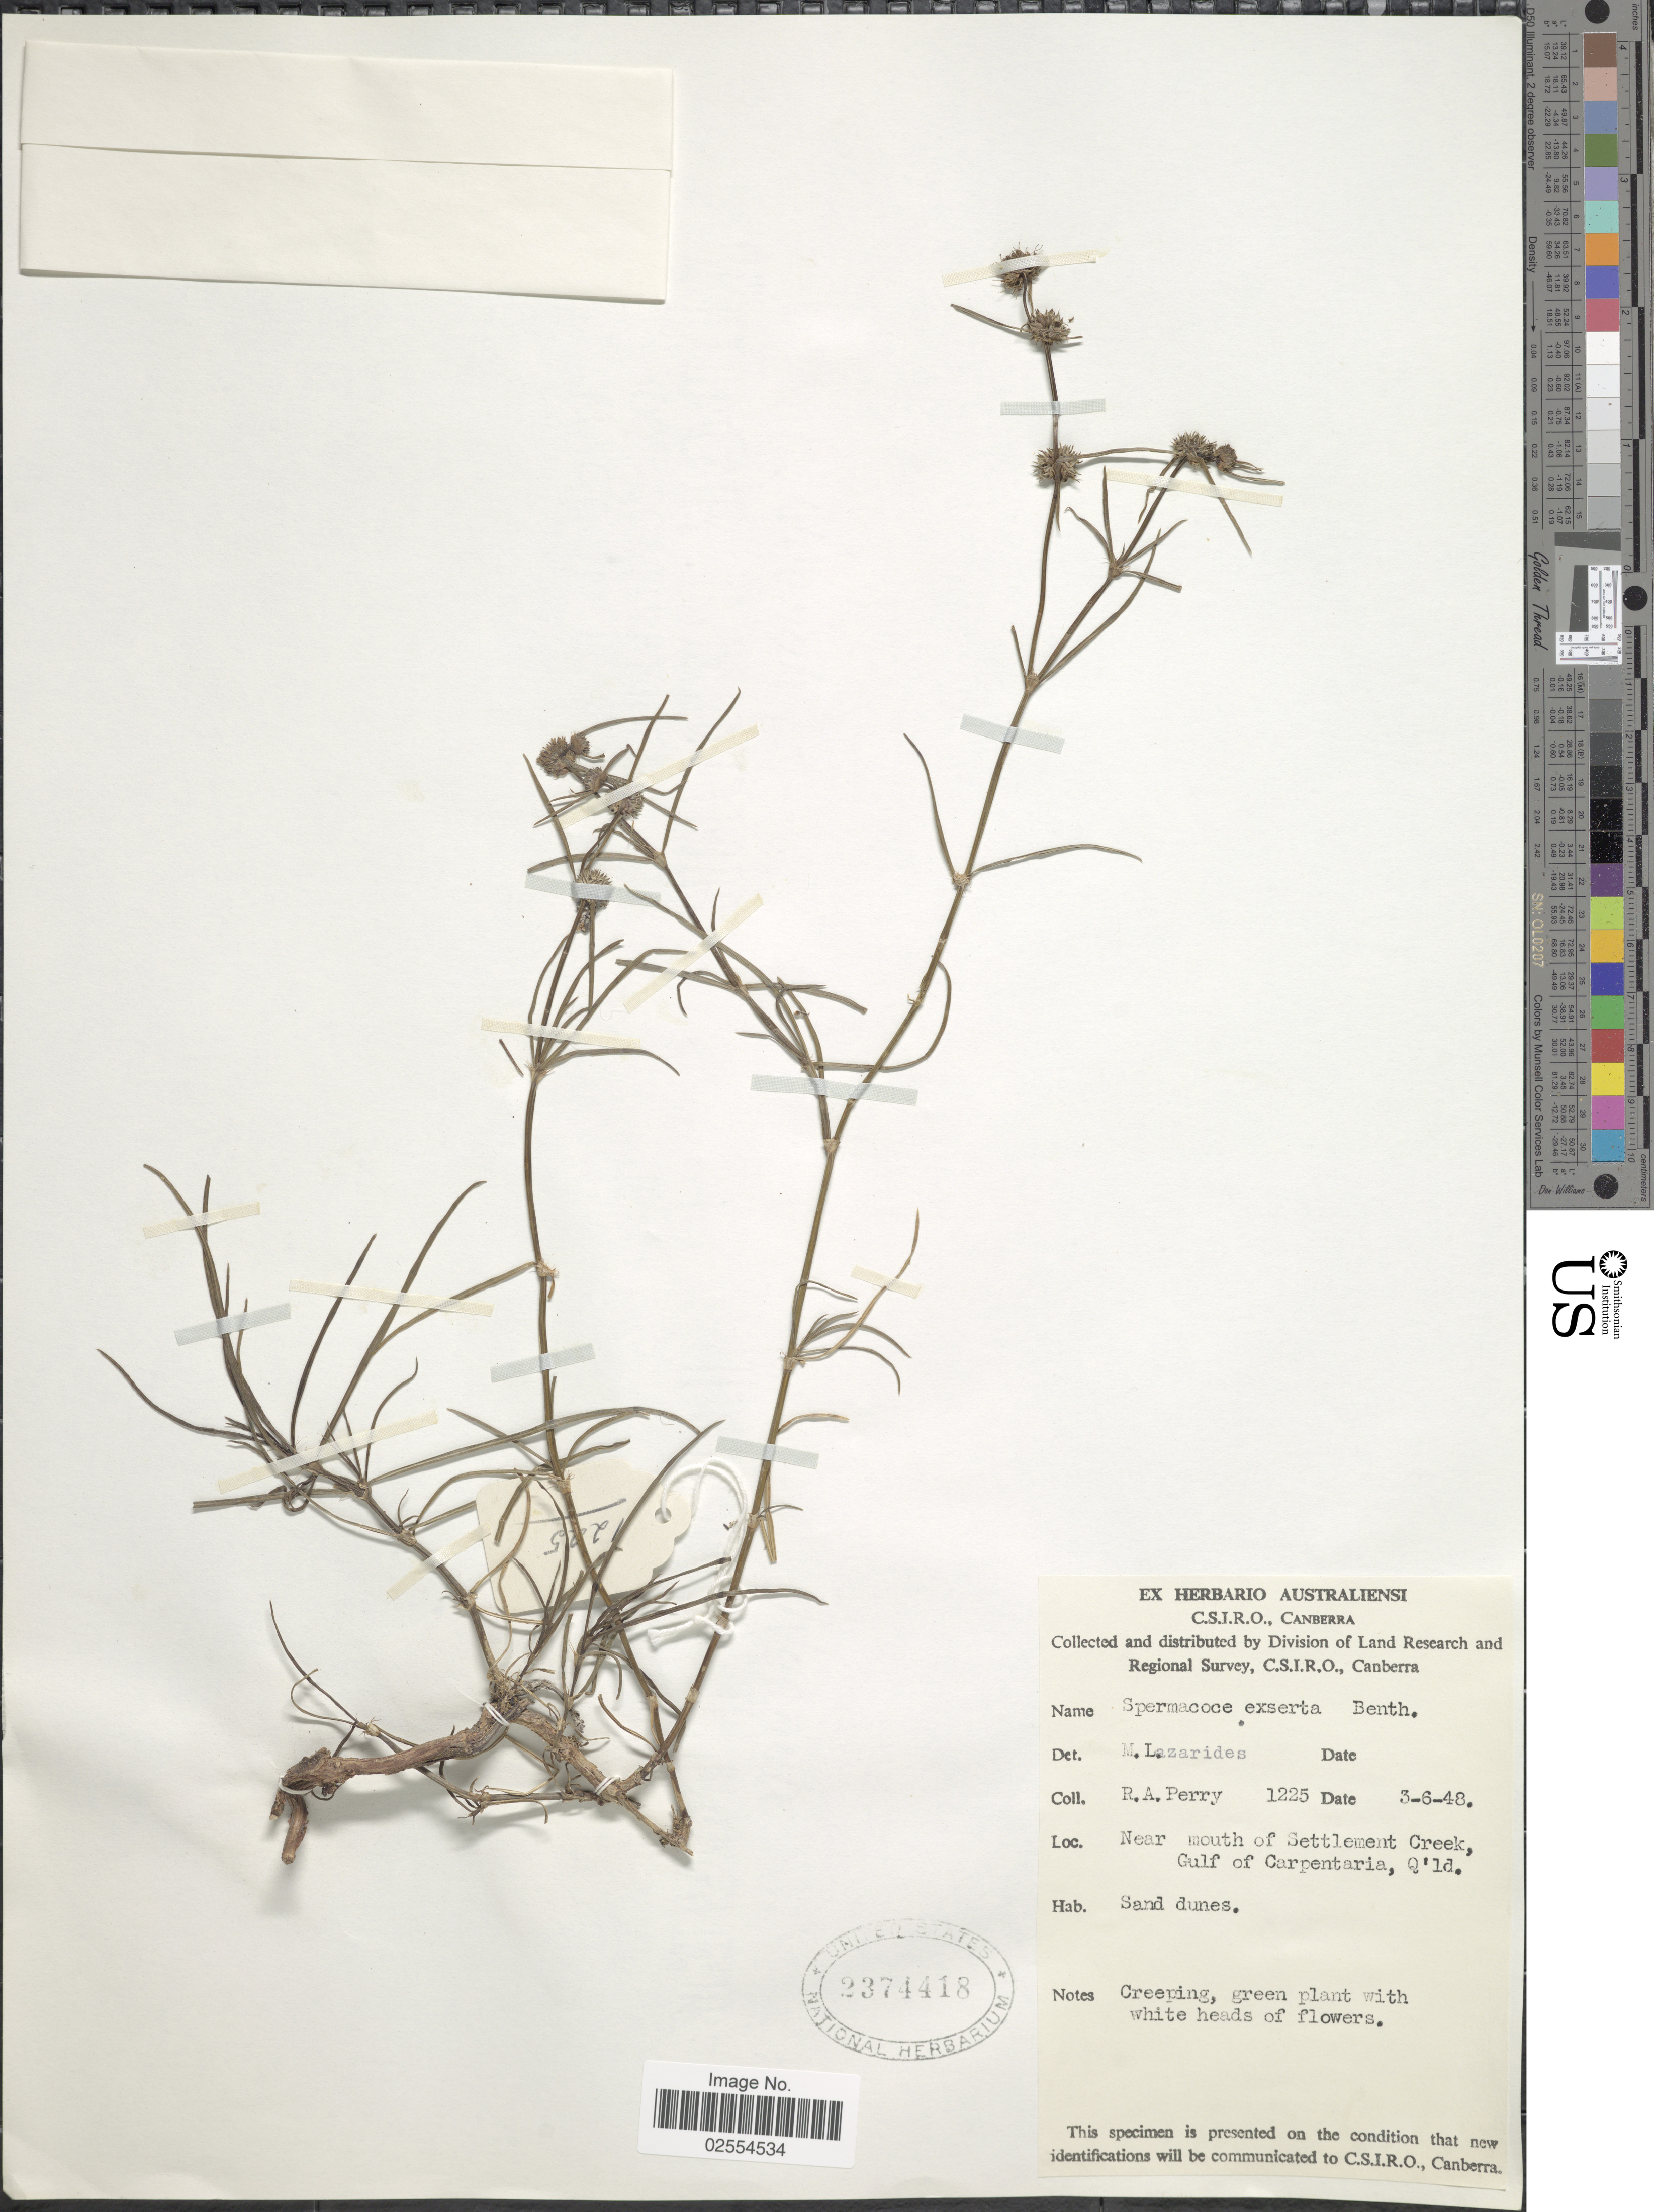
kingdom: Plantae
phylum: Tracheophyta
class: Magnoliopsida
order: Gentianales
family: Rubiaceae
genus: Spermacoce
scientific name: Spermacoce exserta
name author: Roxb.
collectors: Perry, R. A.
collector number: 1225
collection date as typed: Transcribed d/m/y: 3/6/48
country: Australia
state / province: Queensland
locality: Near mouth of Settlement Creek, Gulf of Carpentaria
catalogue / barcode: US 2374418